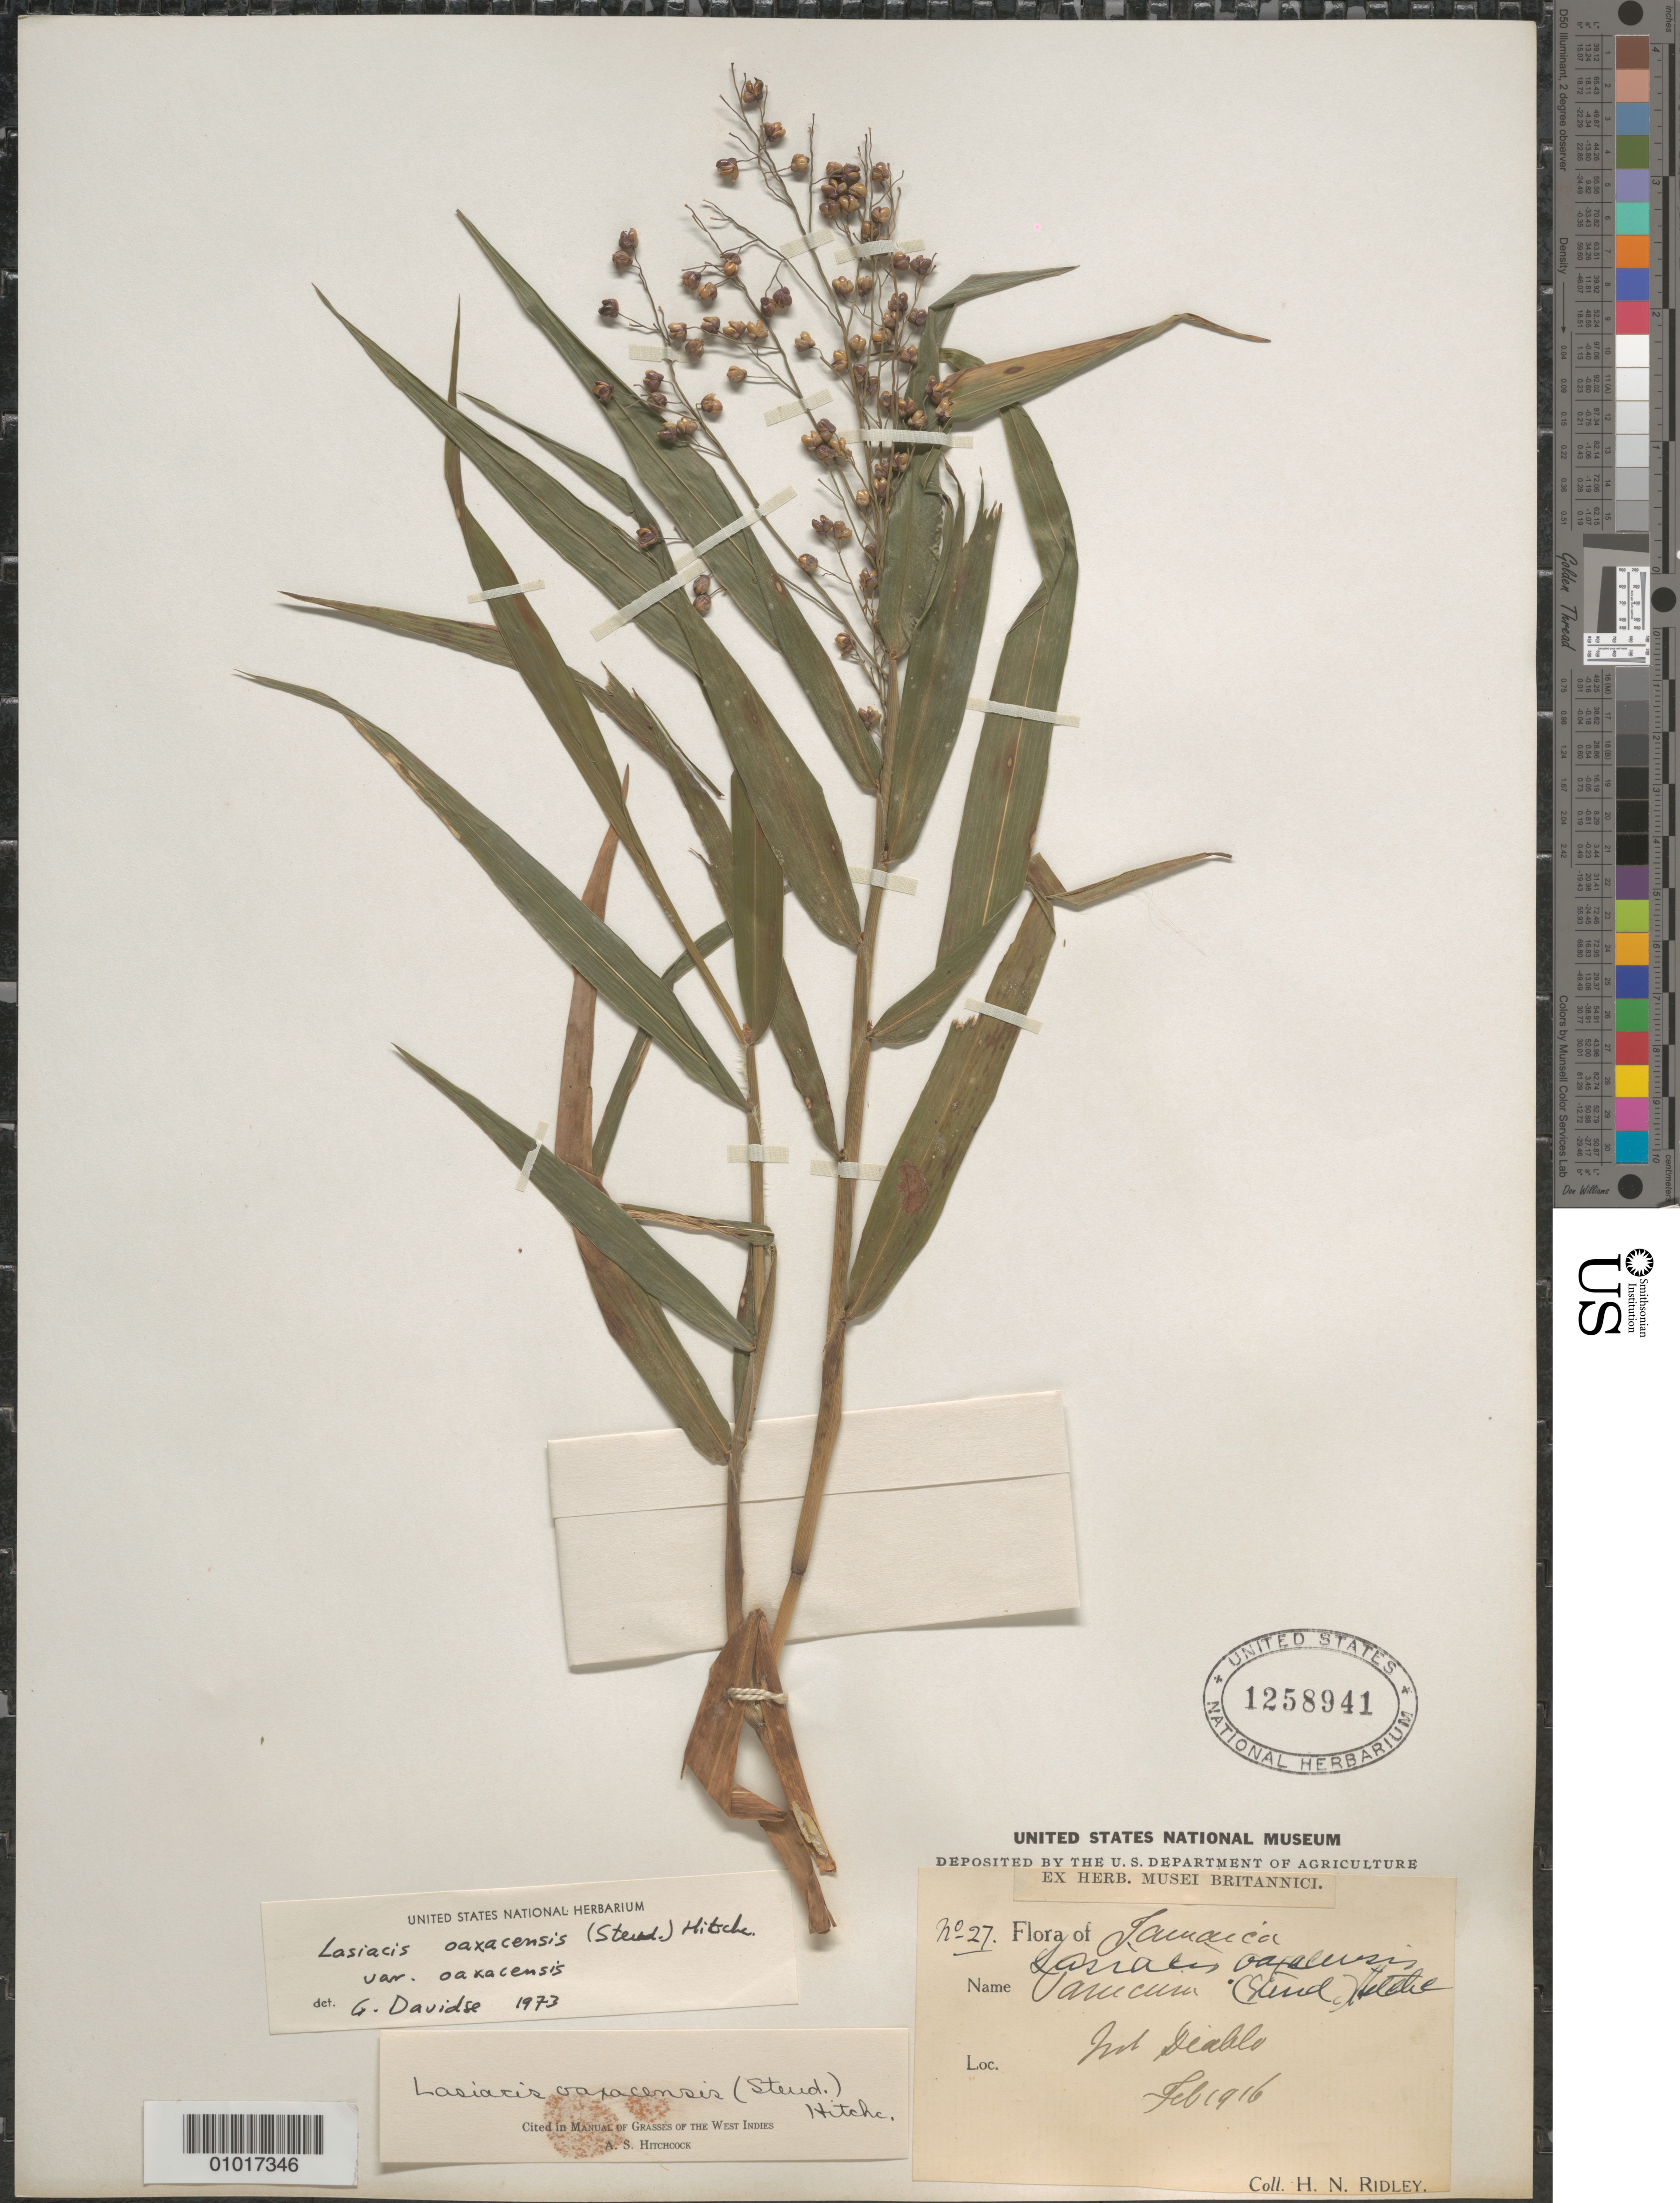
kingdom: Plantae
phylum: Tracheophyta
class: Liliopsida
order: Poales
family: Poaceae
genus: Lasiacis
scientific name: Lasiacis oaxacensis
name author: (Steud.) Hitchc.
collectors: H. N. Ridley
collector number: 27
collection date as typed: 01 Feb 1916 to 28 Feb 1916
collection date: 1916-02-01/1916-02-28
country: Jamaica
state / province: Saint Catherine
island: Jamaica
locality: Mt. Diablo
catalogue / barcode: US 1258941